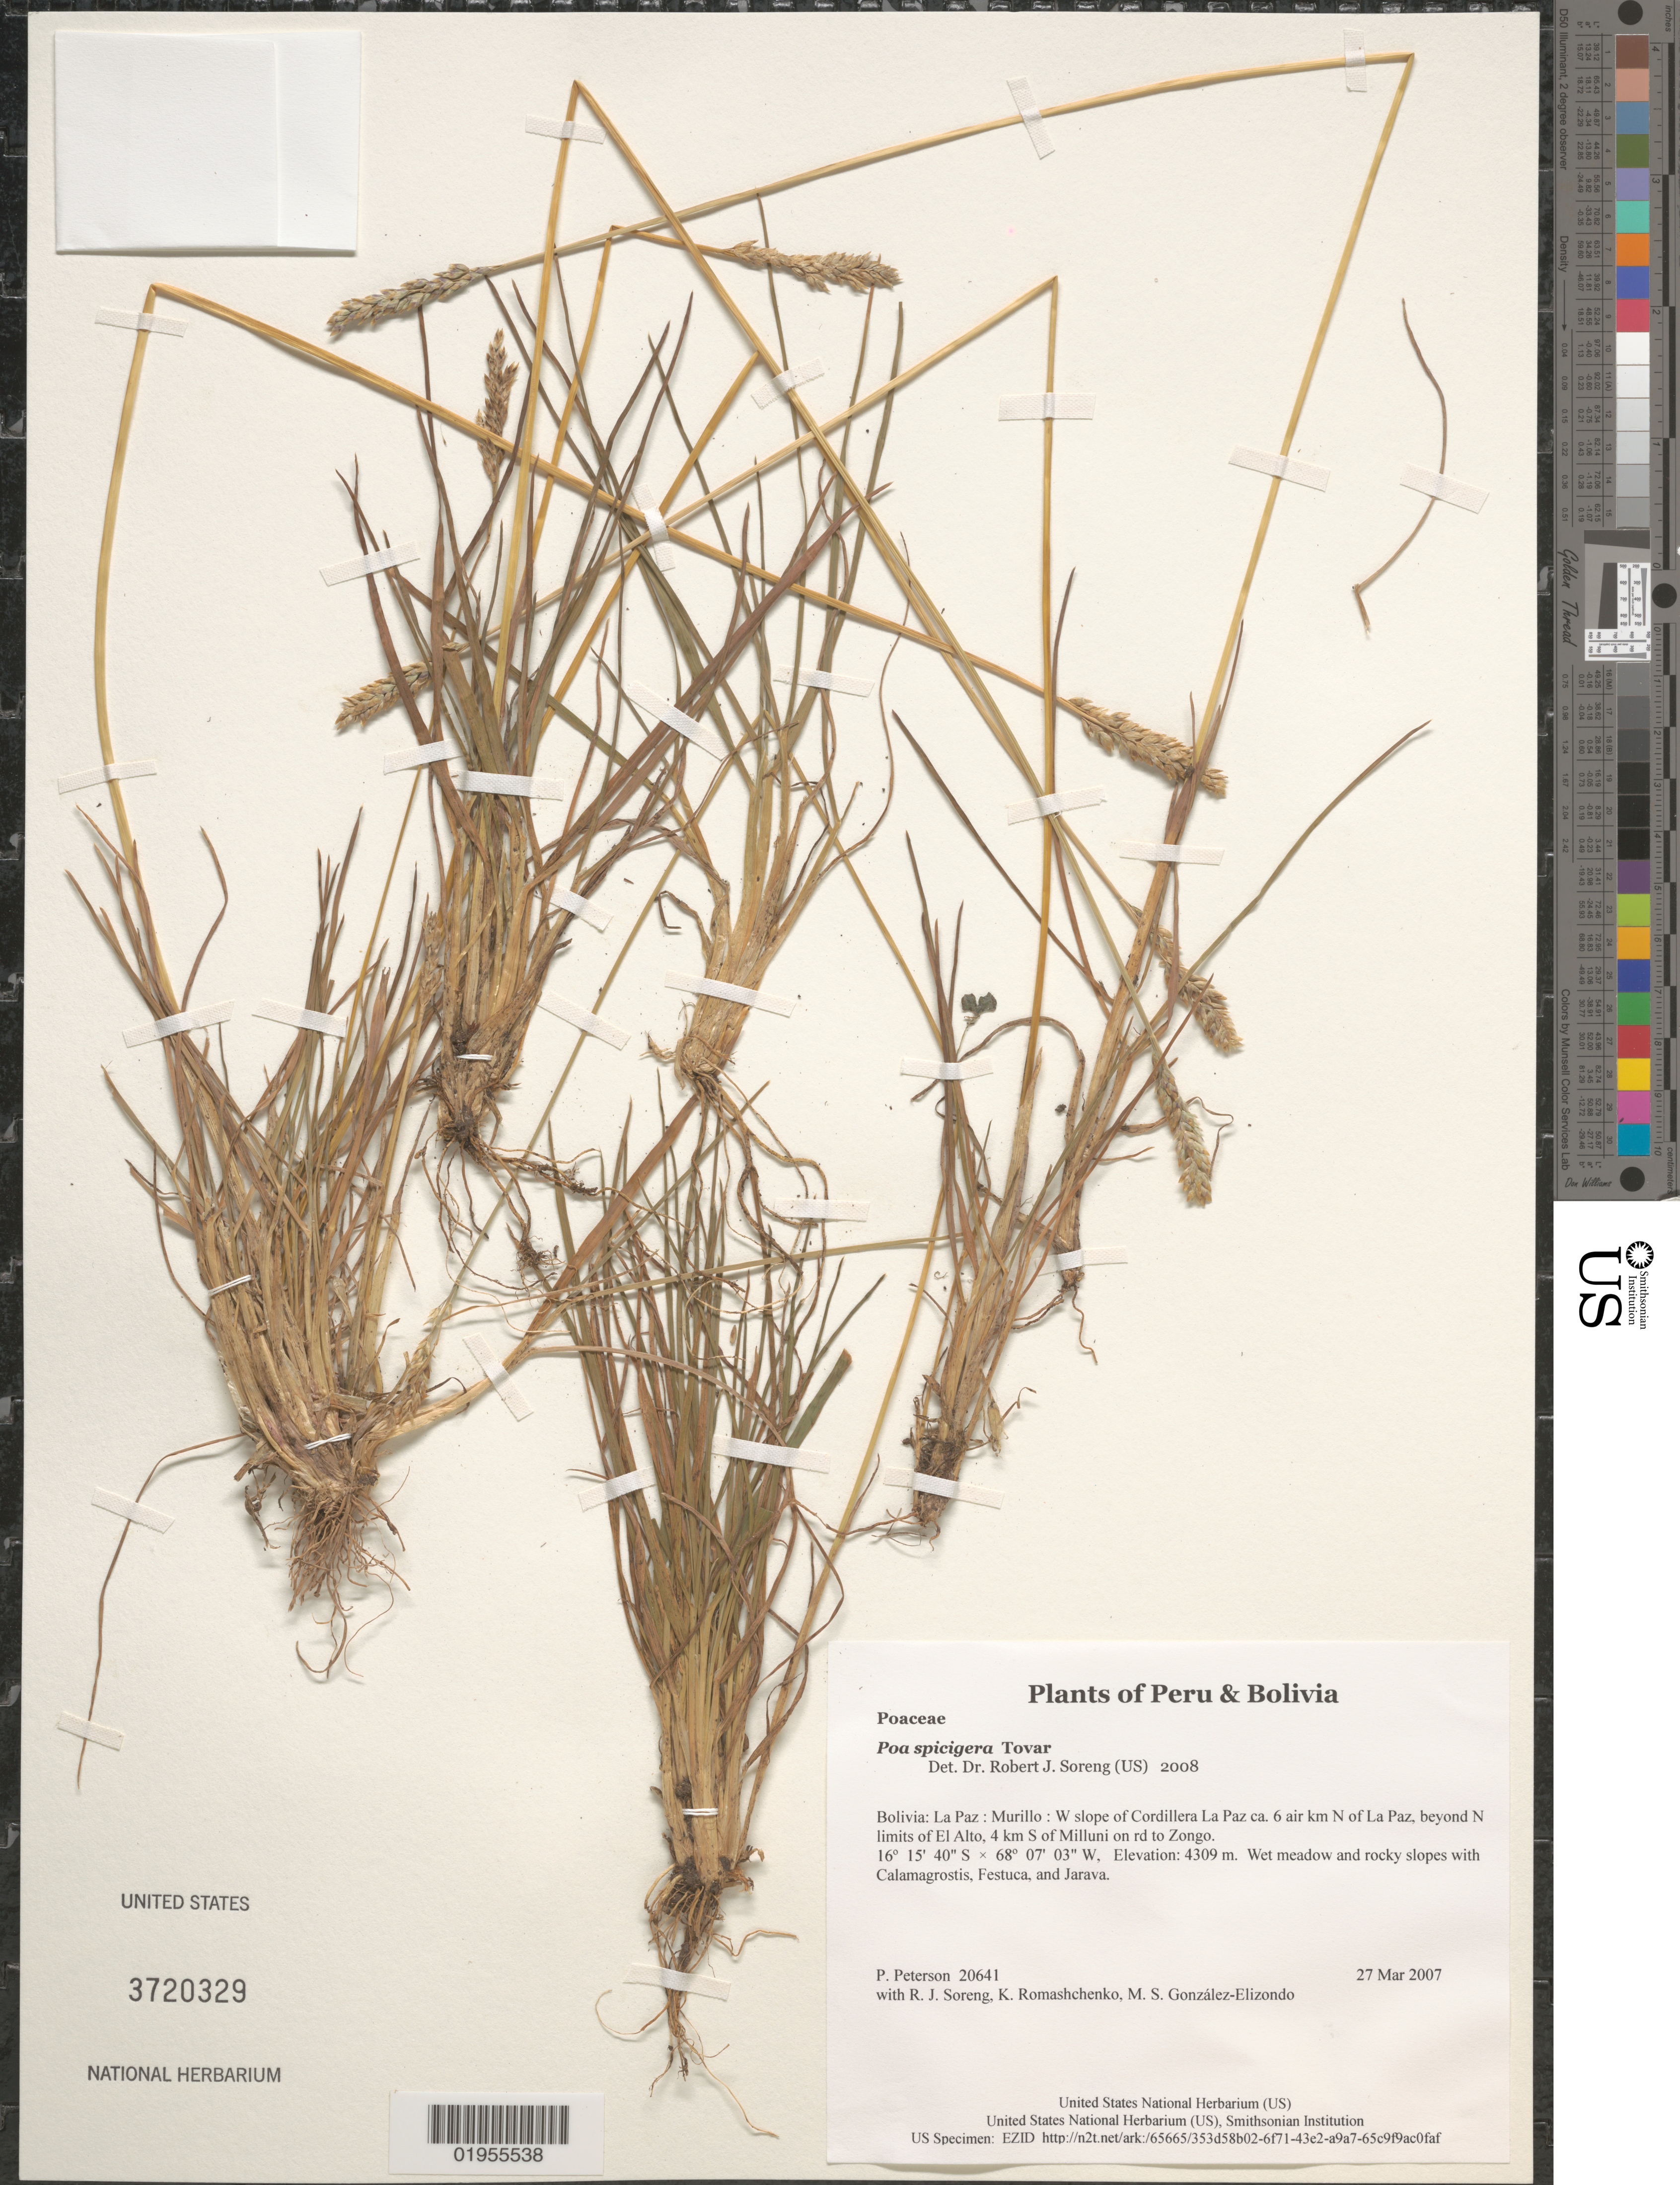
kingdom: Plantae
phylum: Tracheophyta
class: Liliopsida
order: Poales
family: Poaceae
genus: Poa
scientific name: Poa spicigera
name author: Tovar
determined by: Soreng, Robert J., Research Associate (BOT), Smithsonian Institution - National Museum of Natural History (UNITED STATES)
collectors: P. M. Peterson, R. J. Soreng, K. Romashchenko & M. S. González-Elizondo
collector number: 20641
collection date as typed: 27 Mar 2007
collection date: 2007-03-27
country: Bolivia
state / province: La Paz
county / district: Murillo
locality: W slope of Cordillera La Paz ca. 6 air km N of La Paz, beyond N limits of El Alto, 4 km S of Milluni on rd to Zongo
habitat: Wet meadow and rocky slopes with Calamagrostis, Festuca, and Jarava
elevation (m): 4309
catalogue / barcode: US 3720329